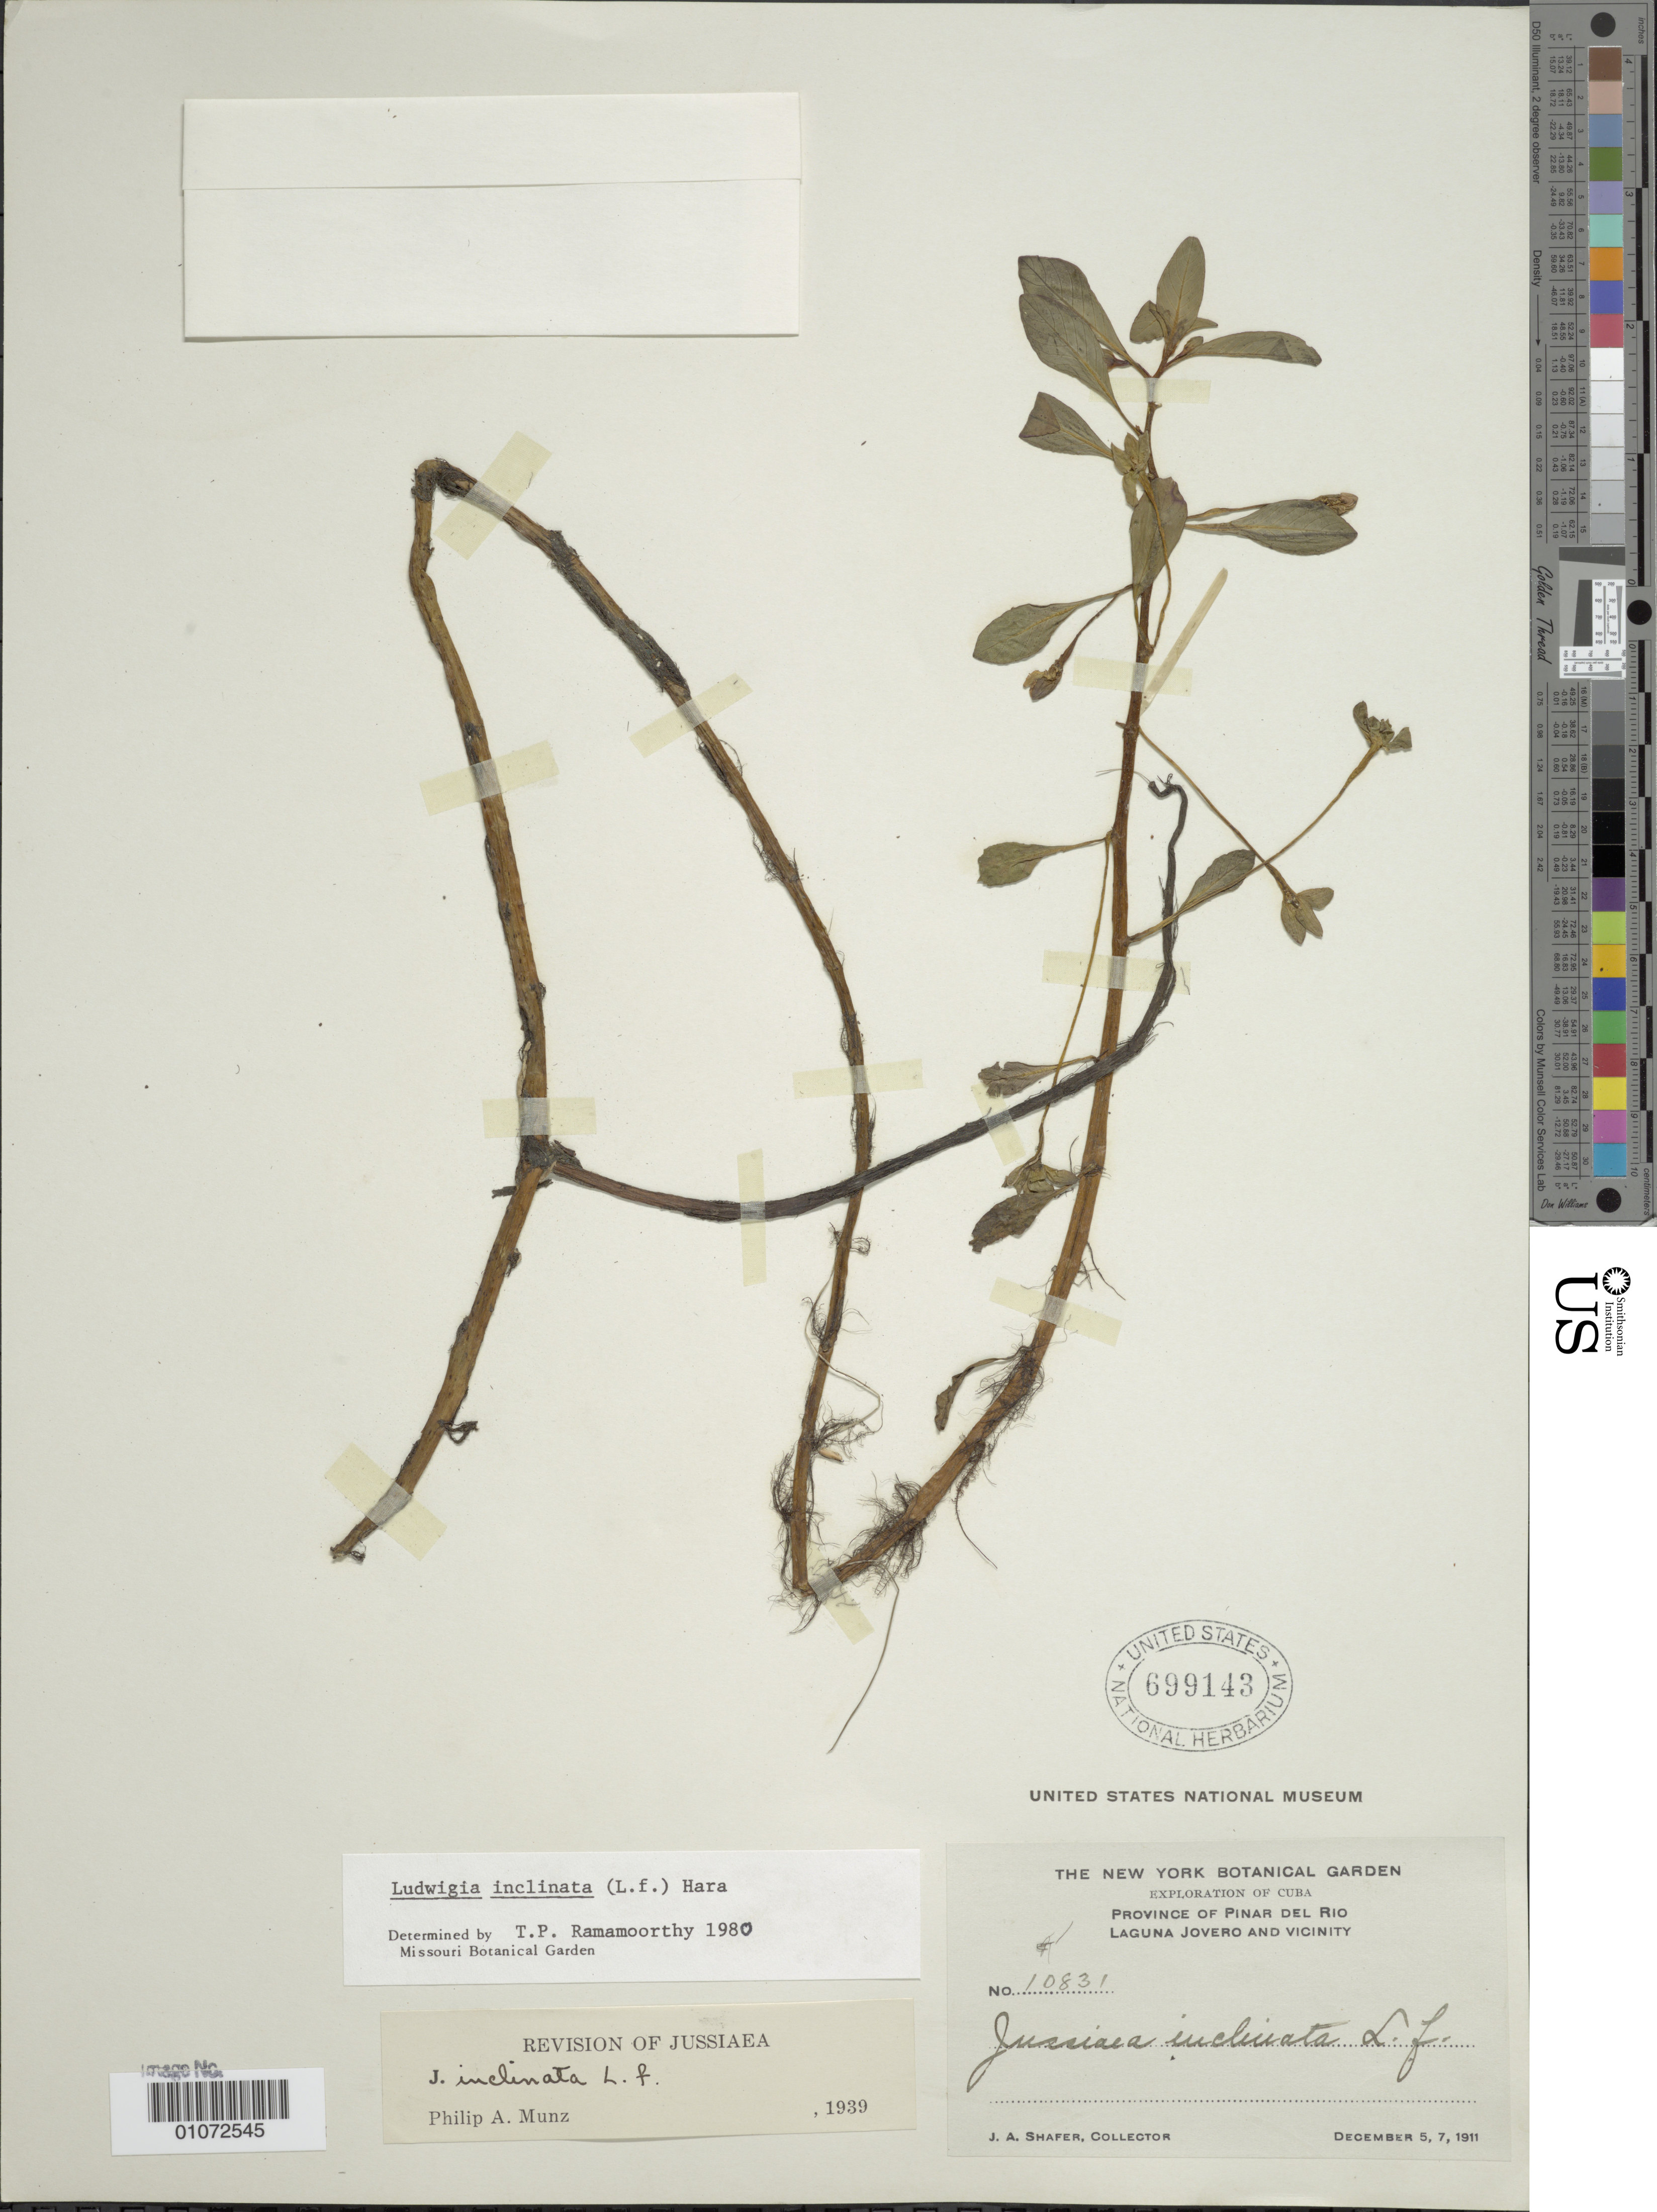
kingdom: Plantae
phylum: Tracheophyta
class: Magnoliopsida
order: Myrtales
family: Onagraceae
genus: Ludwigia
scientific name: Ludwigia inclinata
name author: (L. f.) M. Gómez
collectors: J. A. Shafer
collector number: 10831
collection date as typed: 05 Dec 1911 and 07 Dec 1911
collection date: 1911-12-05,1911-12-07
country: Cuba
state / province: Pinar del Rio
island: Cuba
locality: Laguna Jovero and Vicinity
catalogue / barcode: US 699143